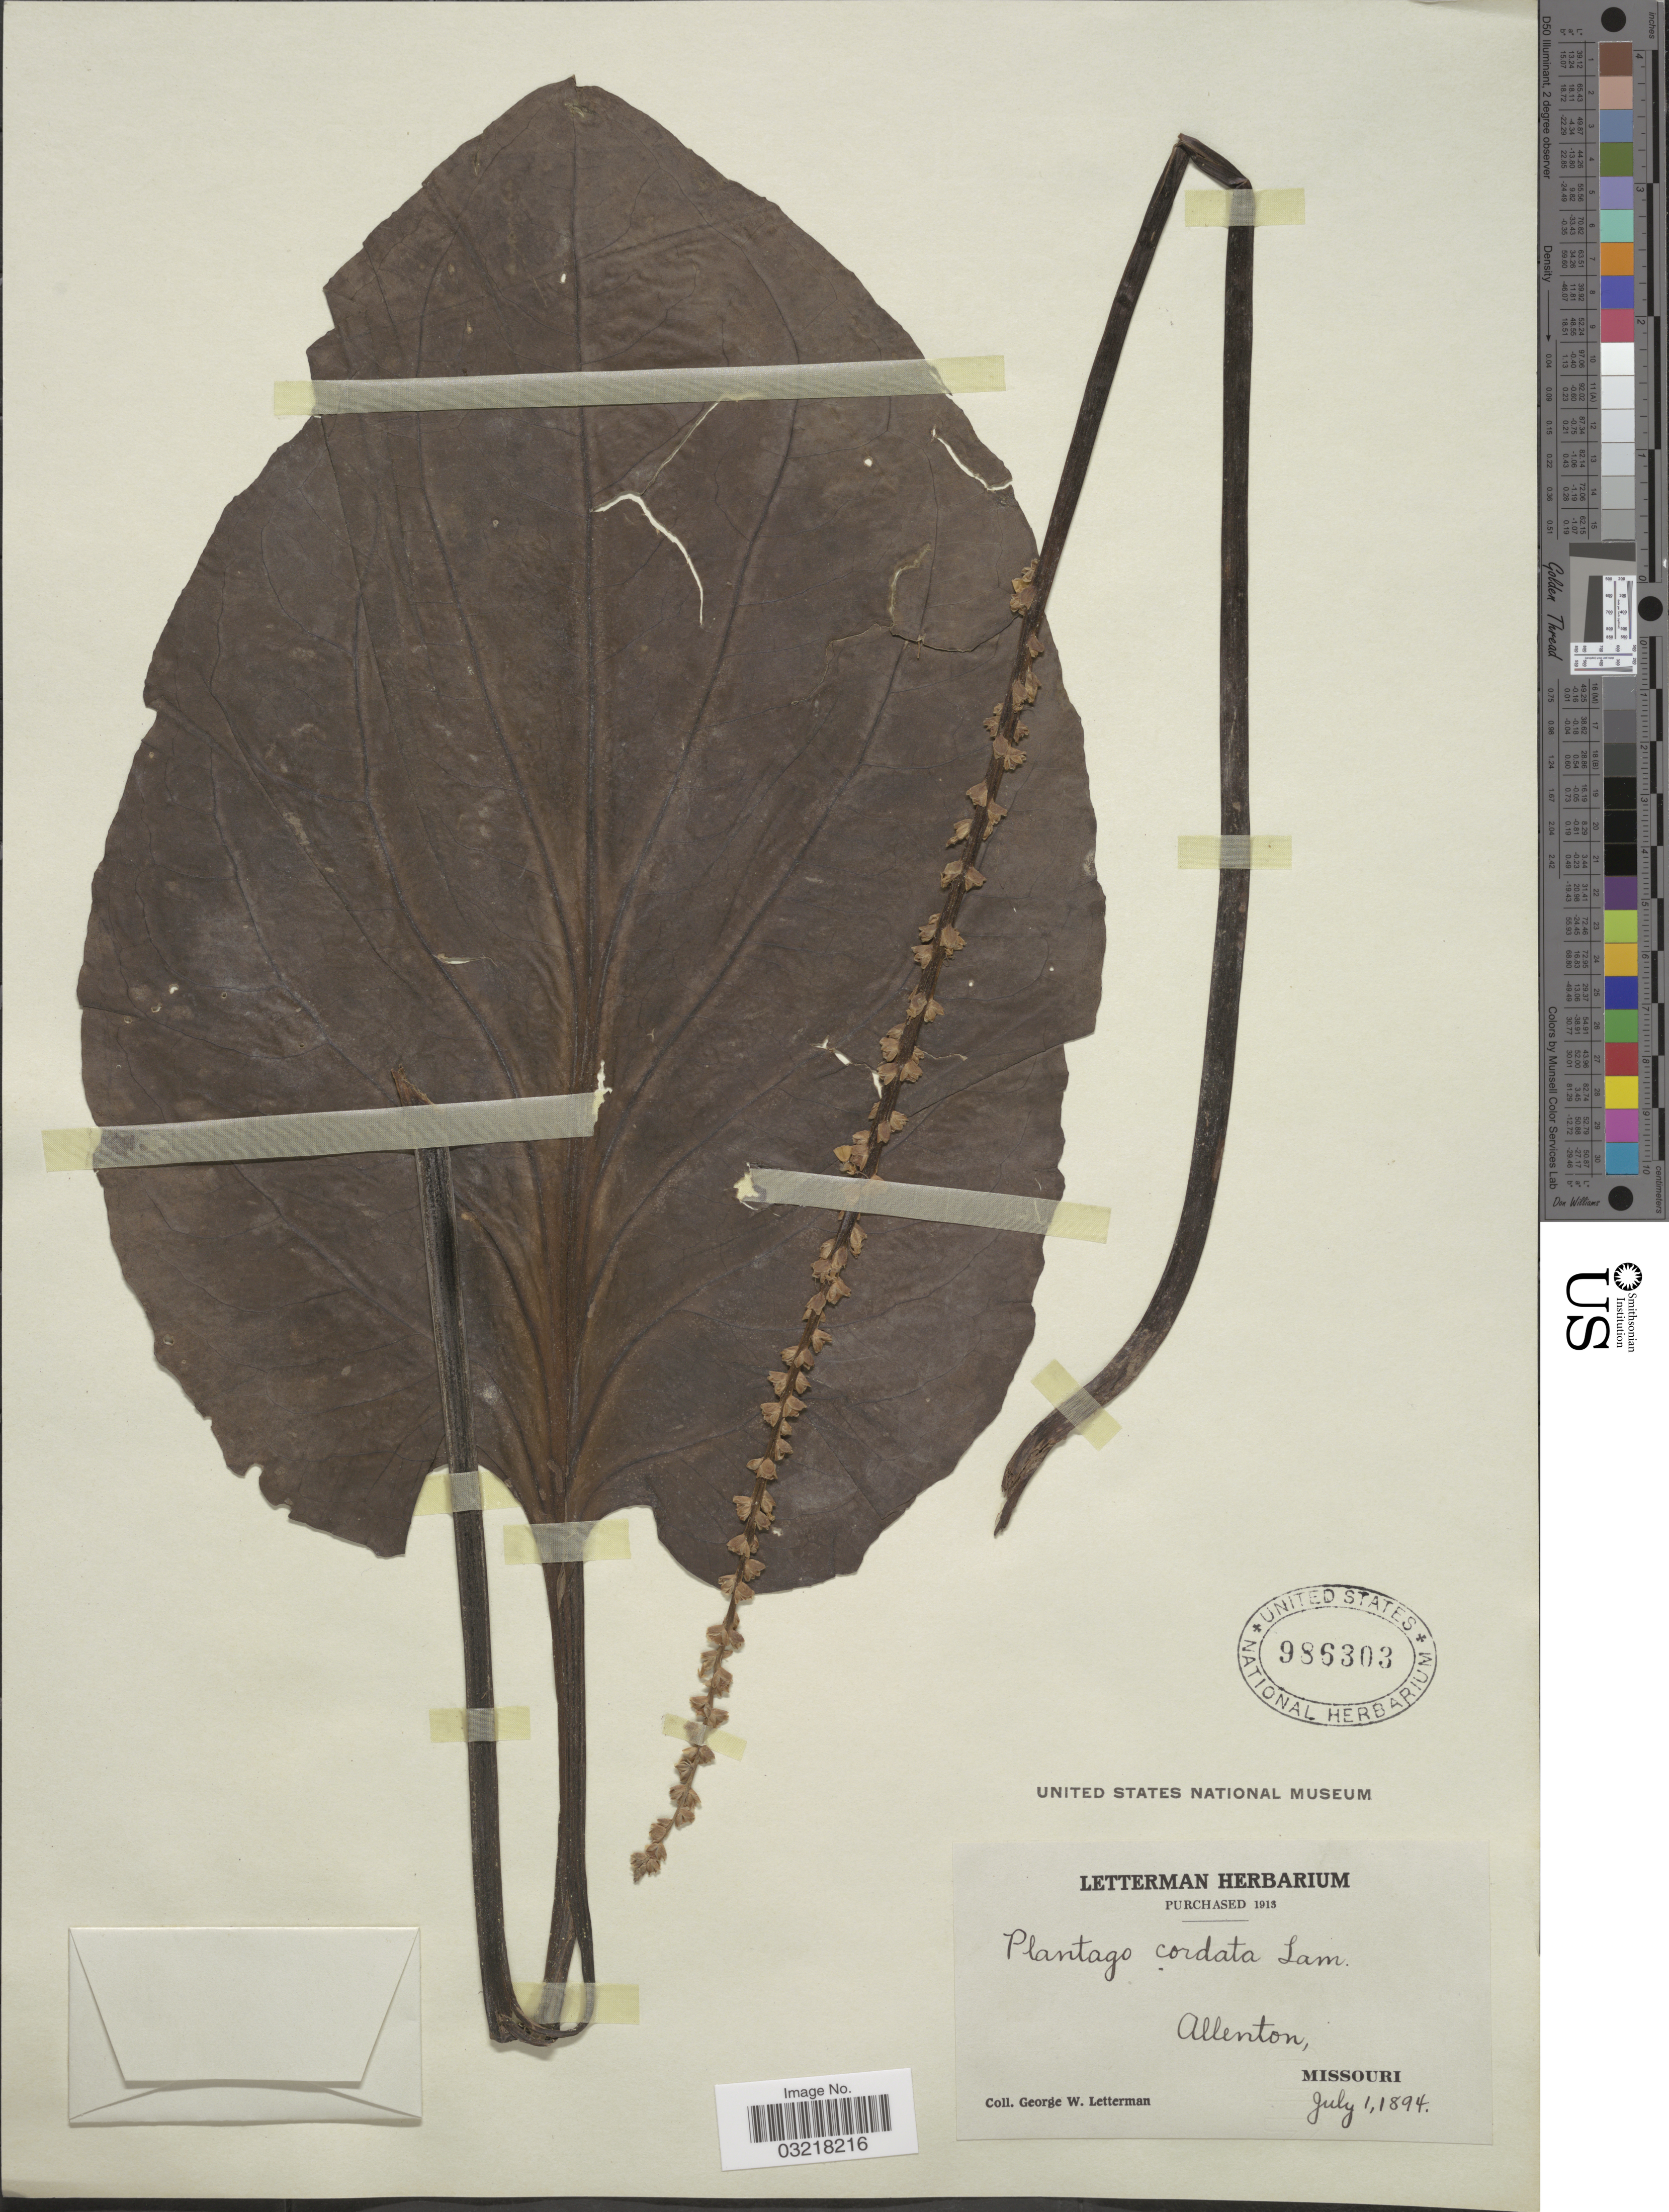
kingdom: Plantae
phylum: Tracheophyta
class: Magnoliopsida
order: Lamiales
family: Plantaginaceae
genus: Plantago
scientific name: Plantago cordata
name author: Lam.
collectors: G. W. Letterman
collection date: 1894-07-01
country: United States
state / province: Missouri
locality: Allenton.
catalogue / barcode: US 986303